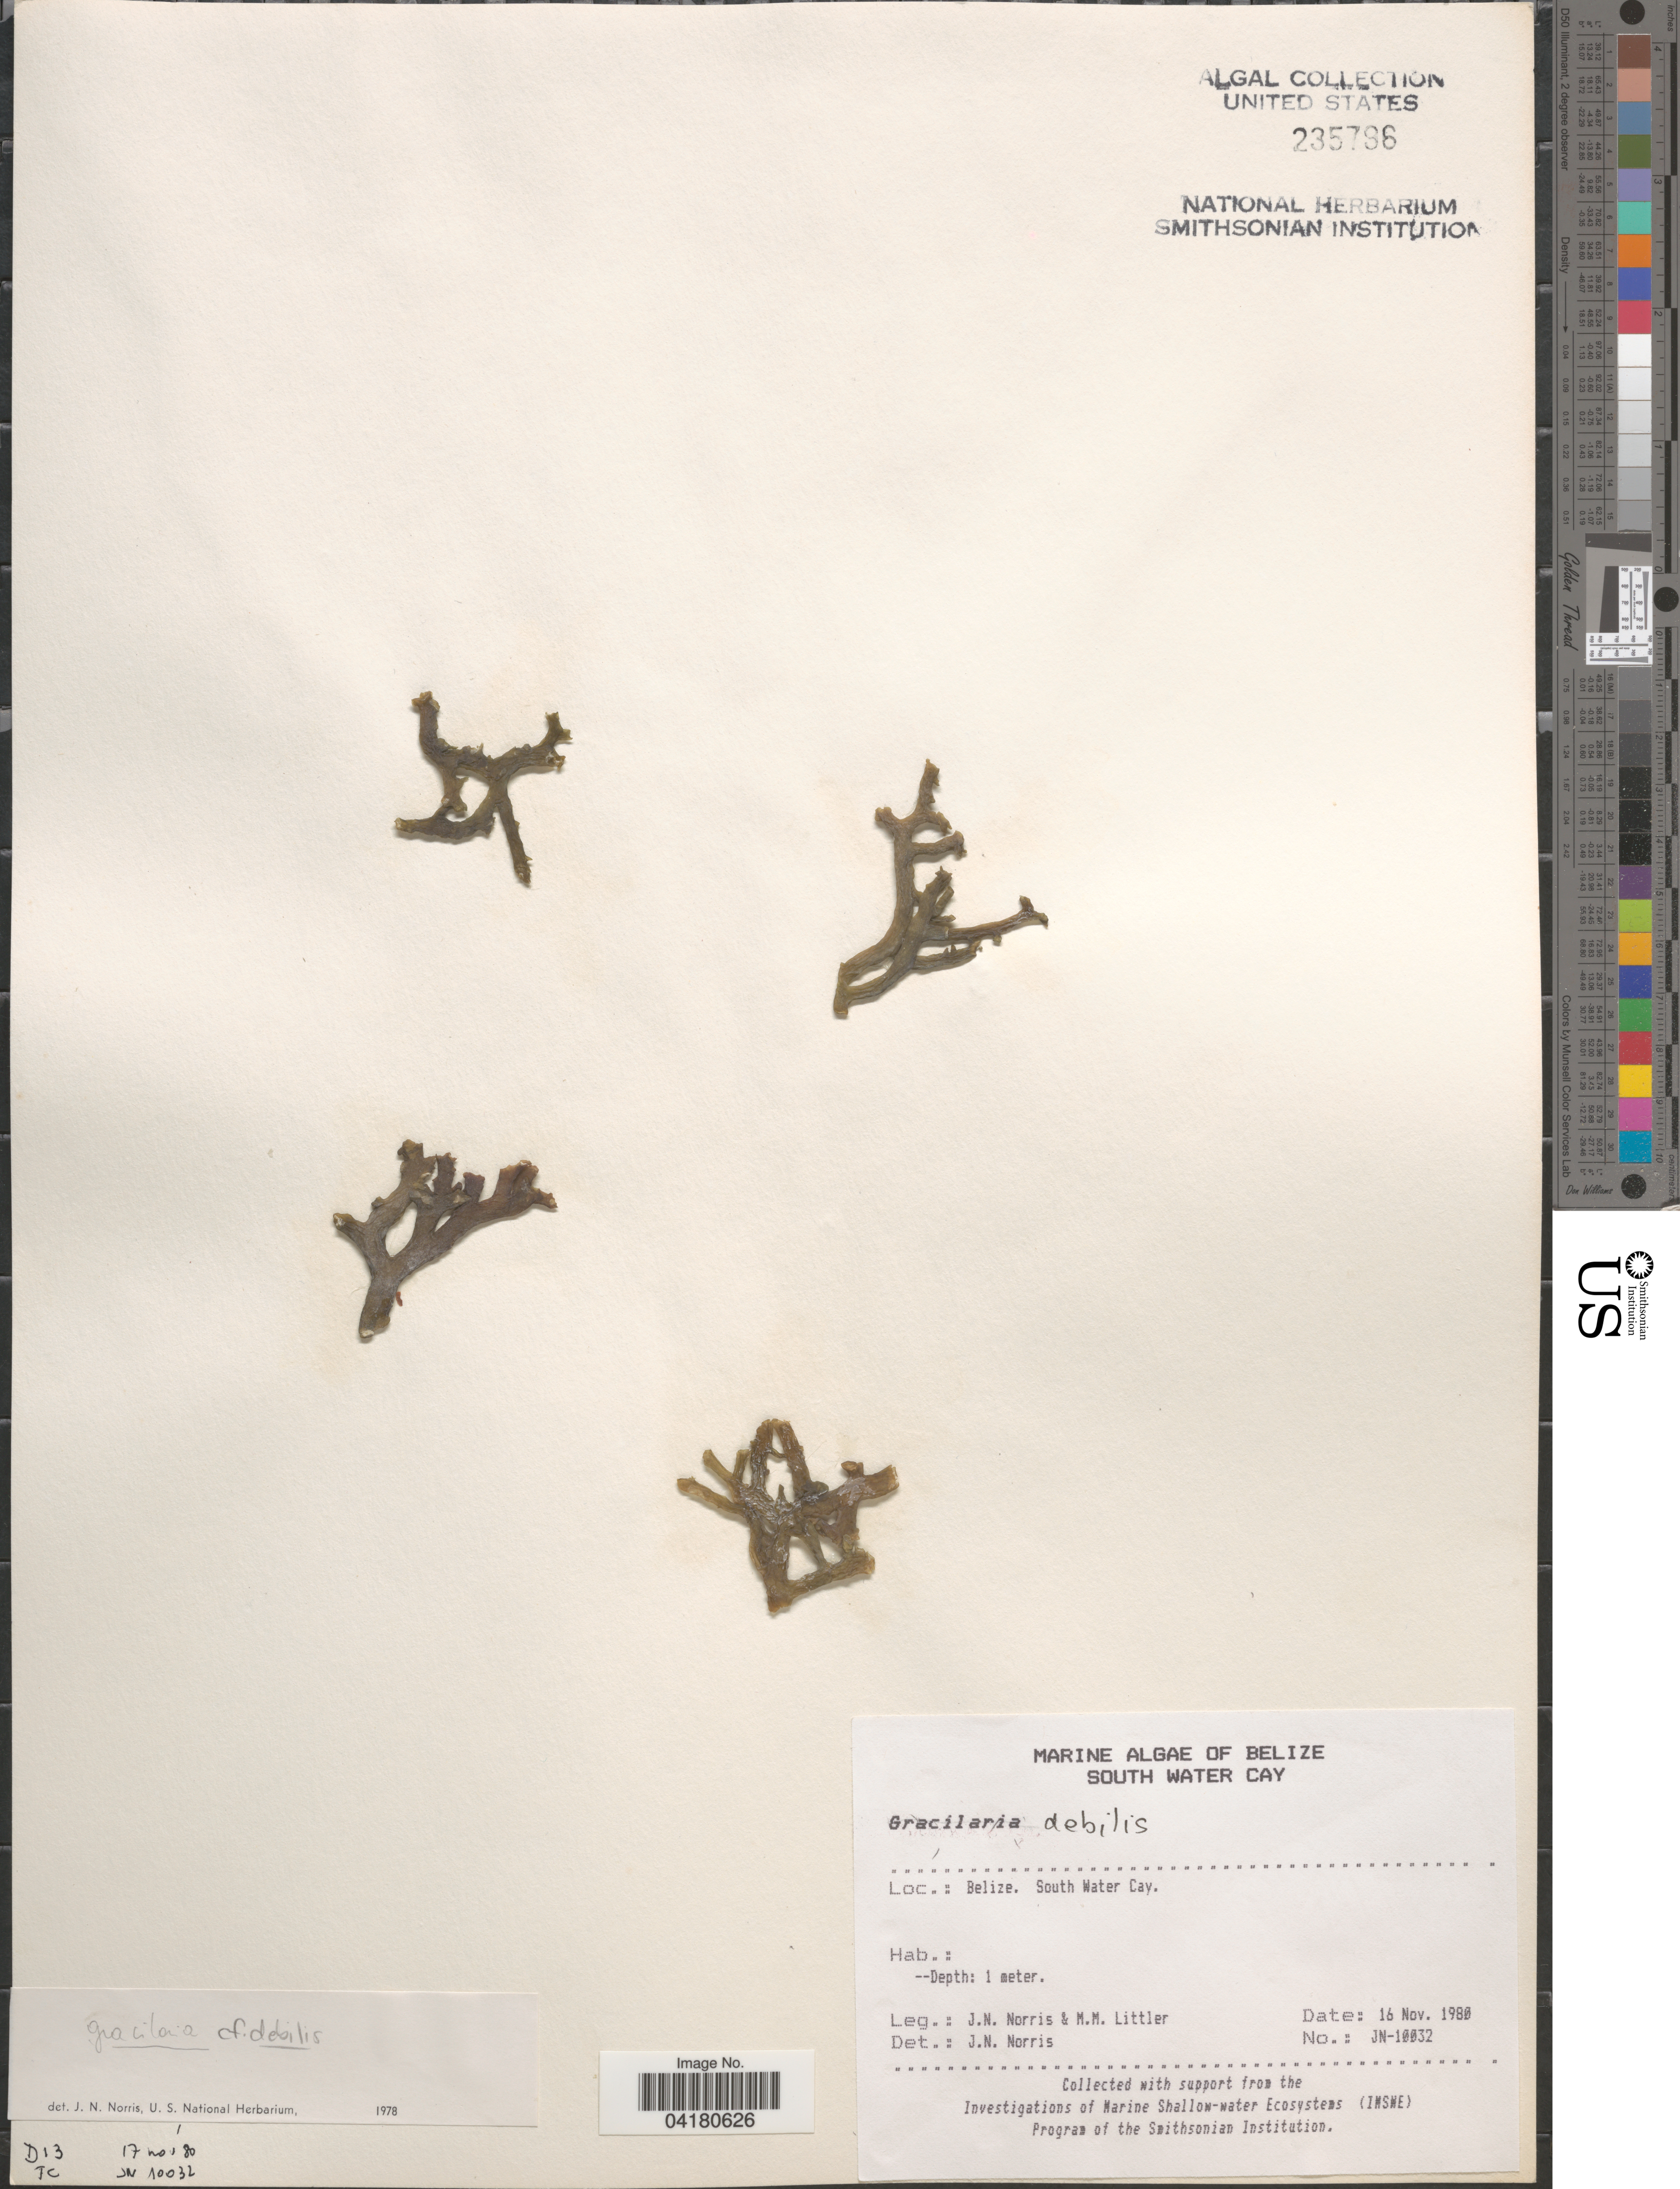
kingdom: Plantae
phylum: Rhodophyta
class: Florideophyceae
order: Gracilariales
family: Gracilariaceae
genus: Gracilaria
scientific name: Gracilaria debilis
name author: (Forssk.) Børgesen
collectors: J. Norris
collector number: JN-10032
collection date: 1980-11-16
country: Belize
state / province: Belize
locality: South Water Cay.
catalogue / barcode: US 235796